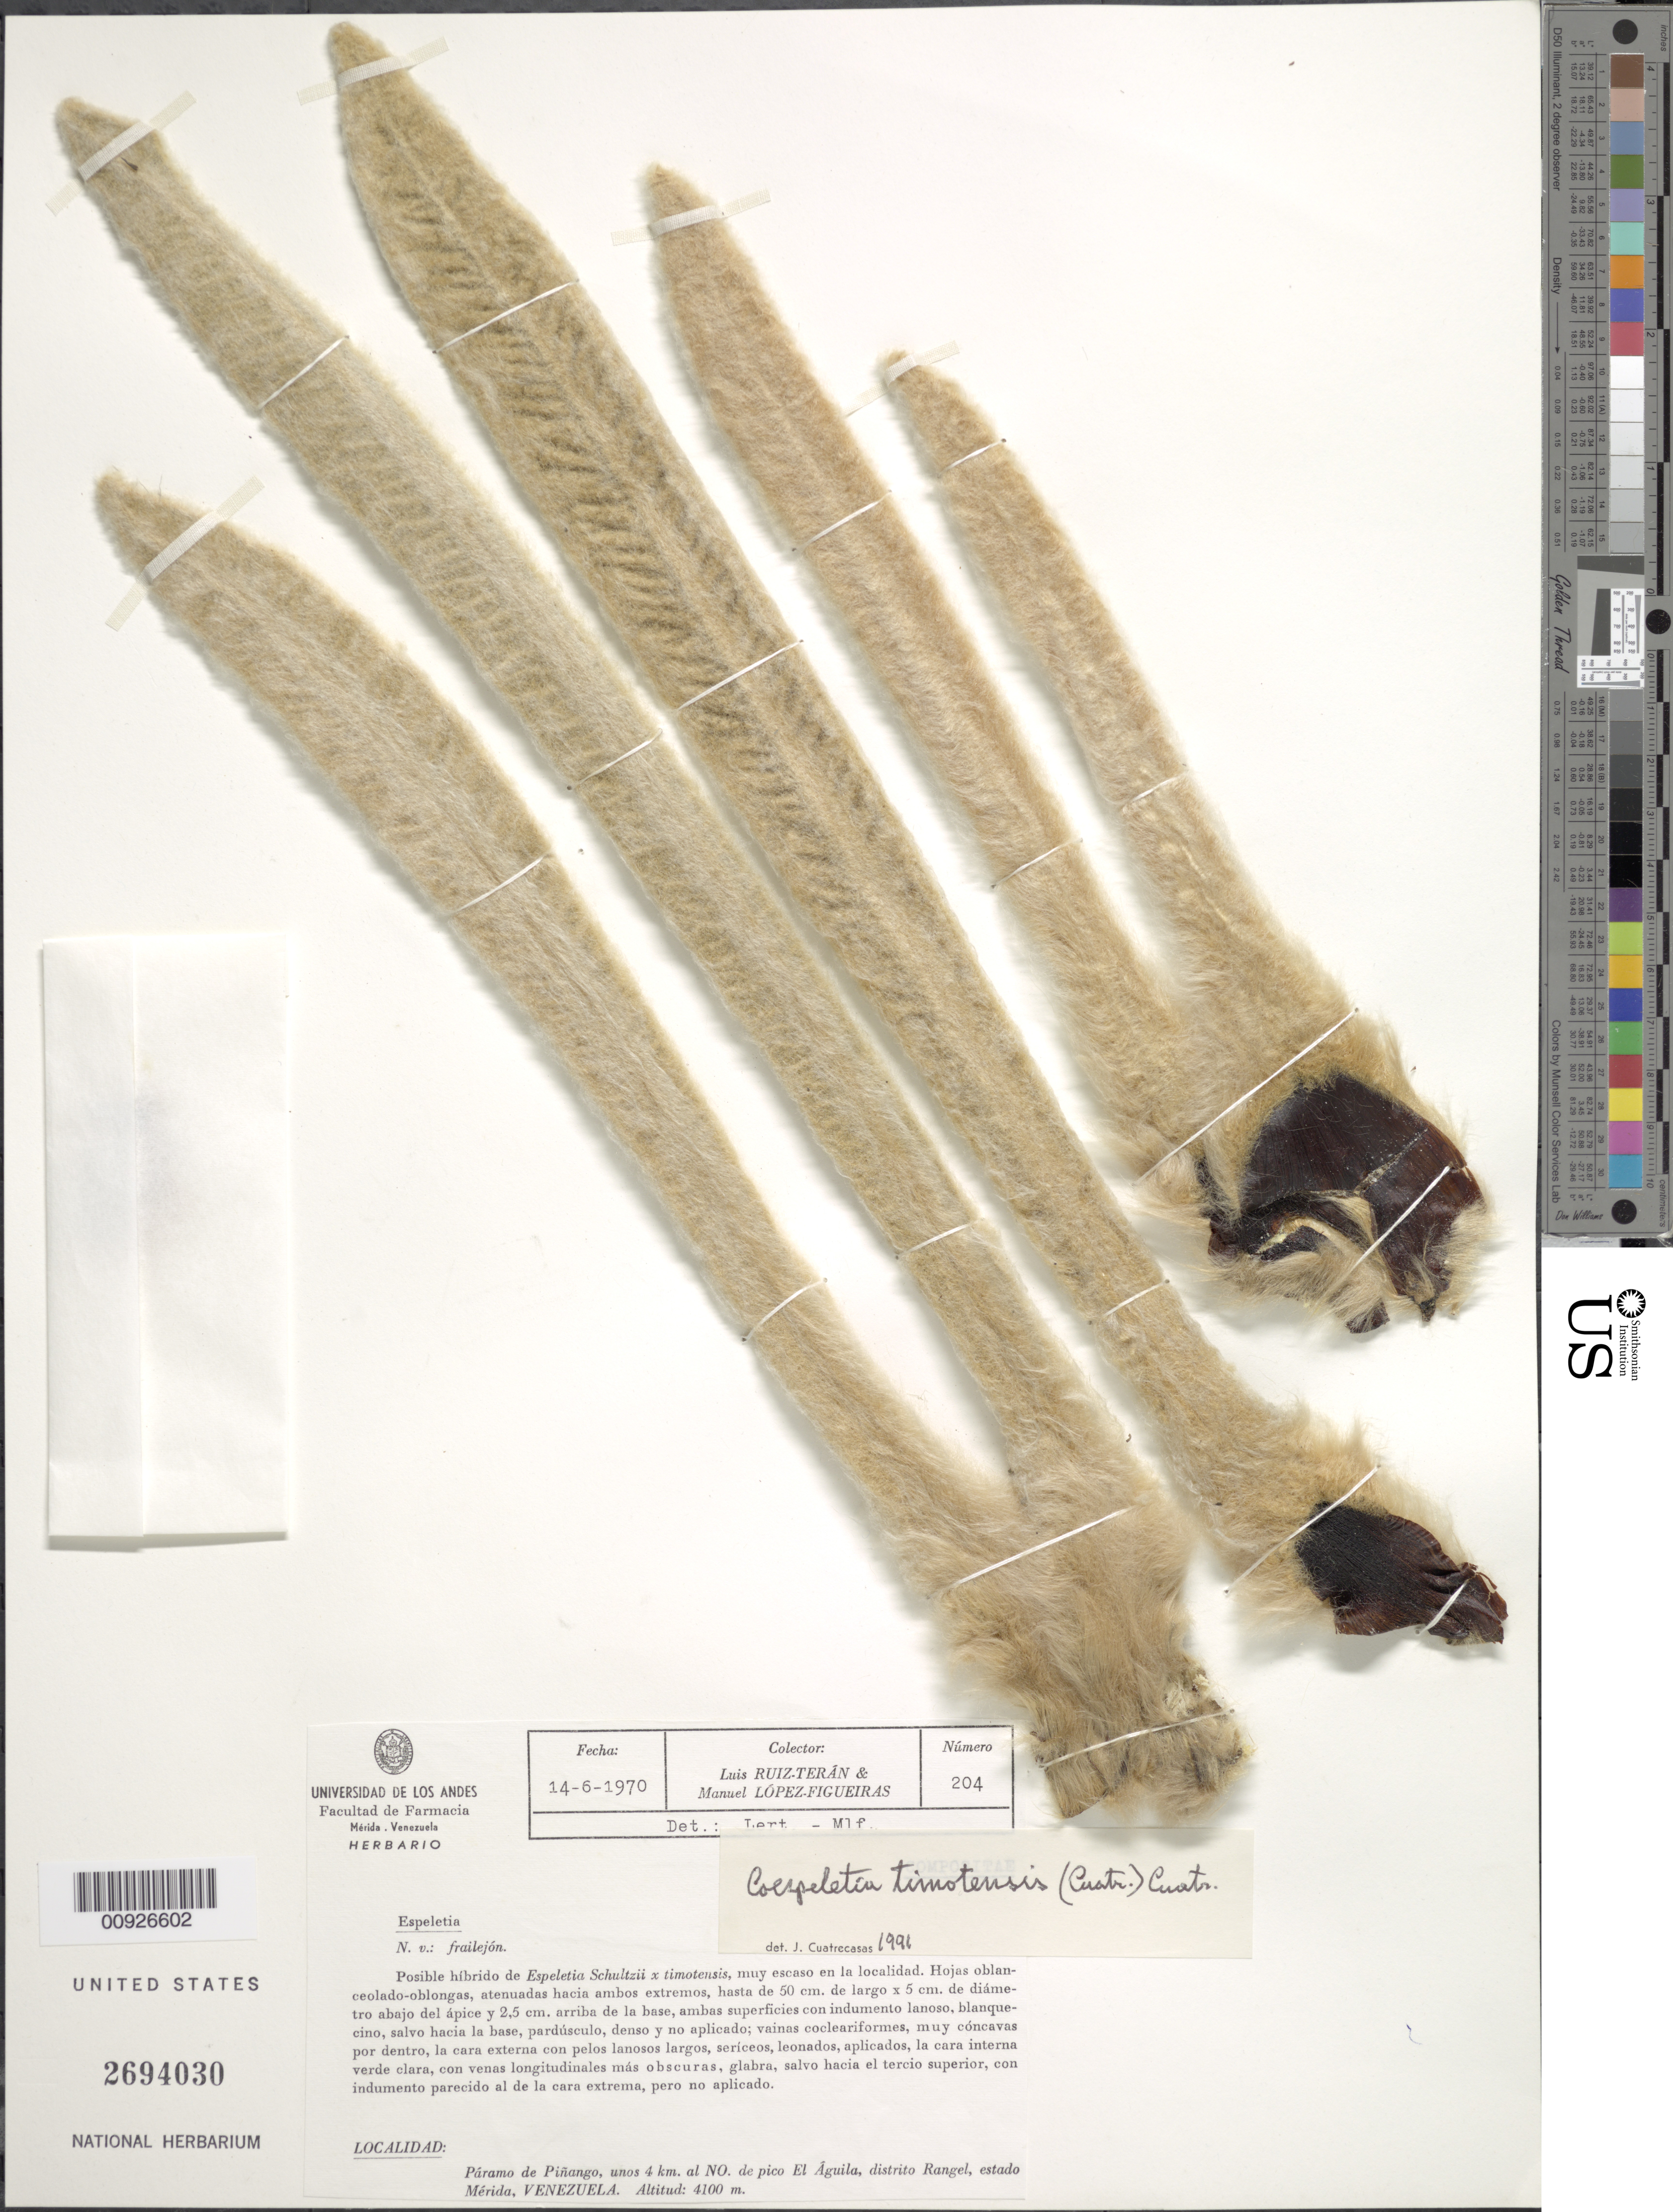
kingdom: Plantae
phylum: Tracheophyta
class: Magnoliopsida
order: Asterales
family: Asteraceae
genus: Coespeletia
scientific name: Coespeletia timotensis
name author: (Cuatrec.) Cuatrec.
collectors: L. E. Ruíz-Terán & M. López Figueiras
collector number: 204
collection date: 1970-06-14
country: Venezuela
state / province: Mérida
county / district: Rangel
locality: P. de Piñango. Unos 4 km al NO de pico El Águila.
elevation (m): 4100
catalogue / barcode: US 2694030